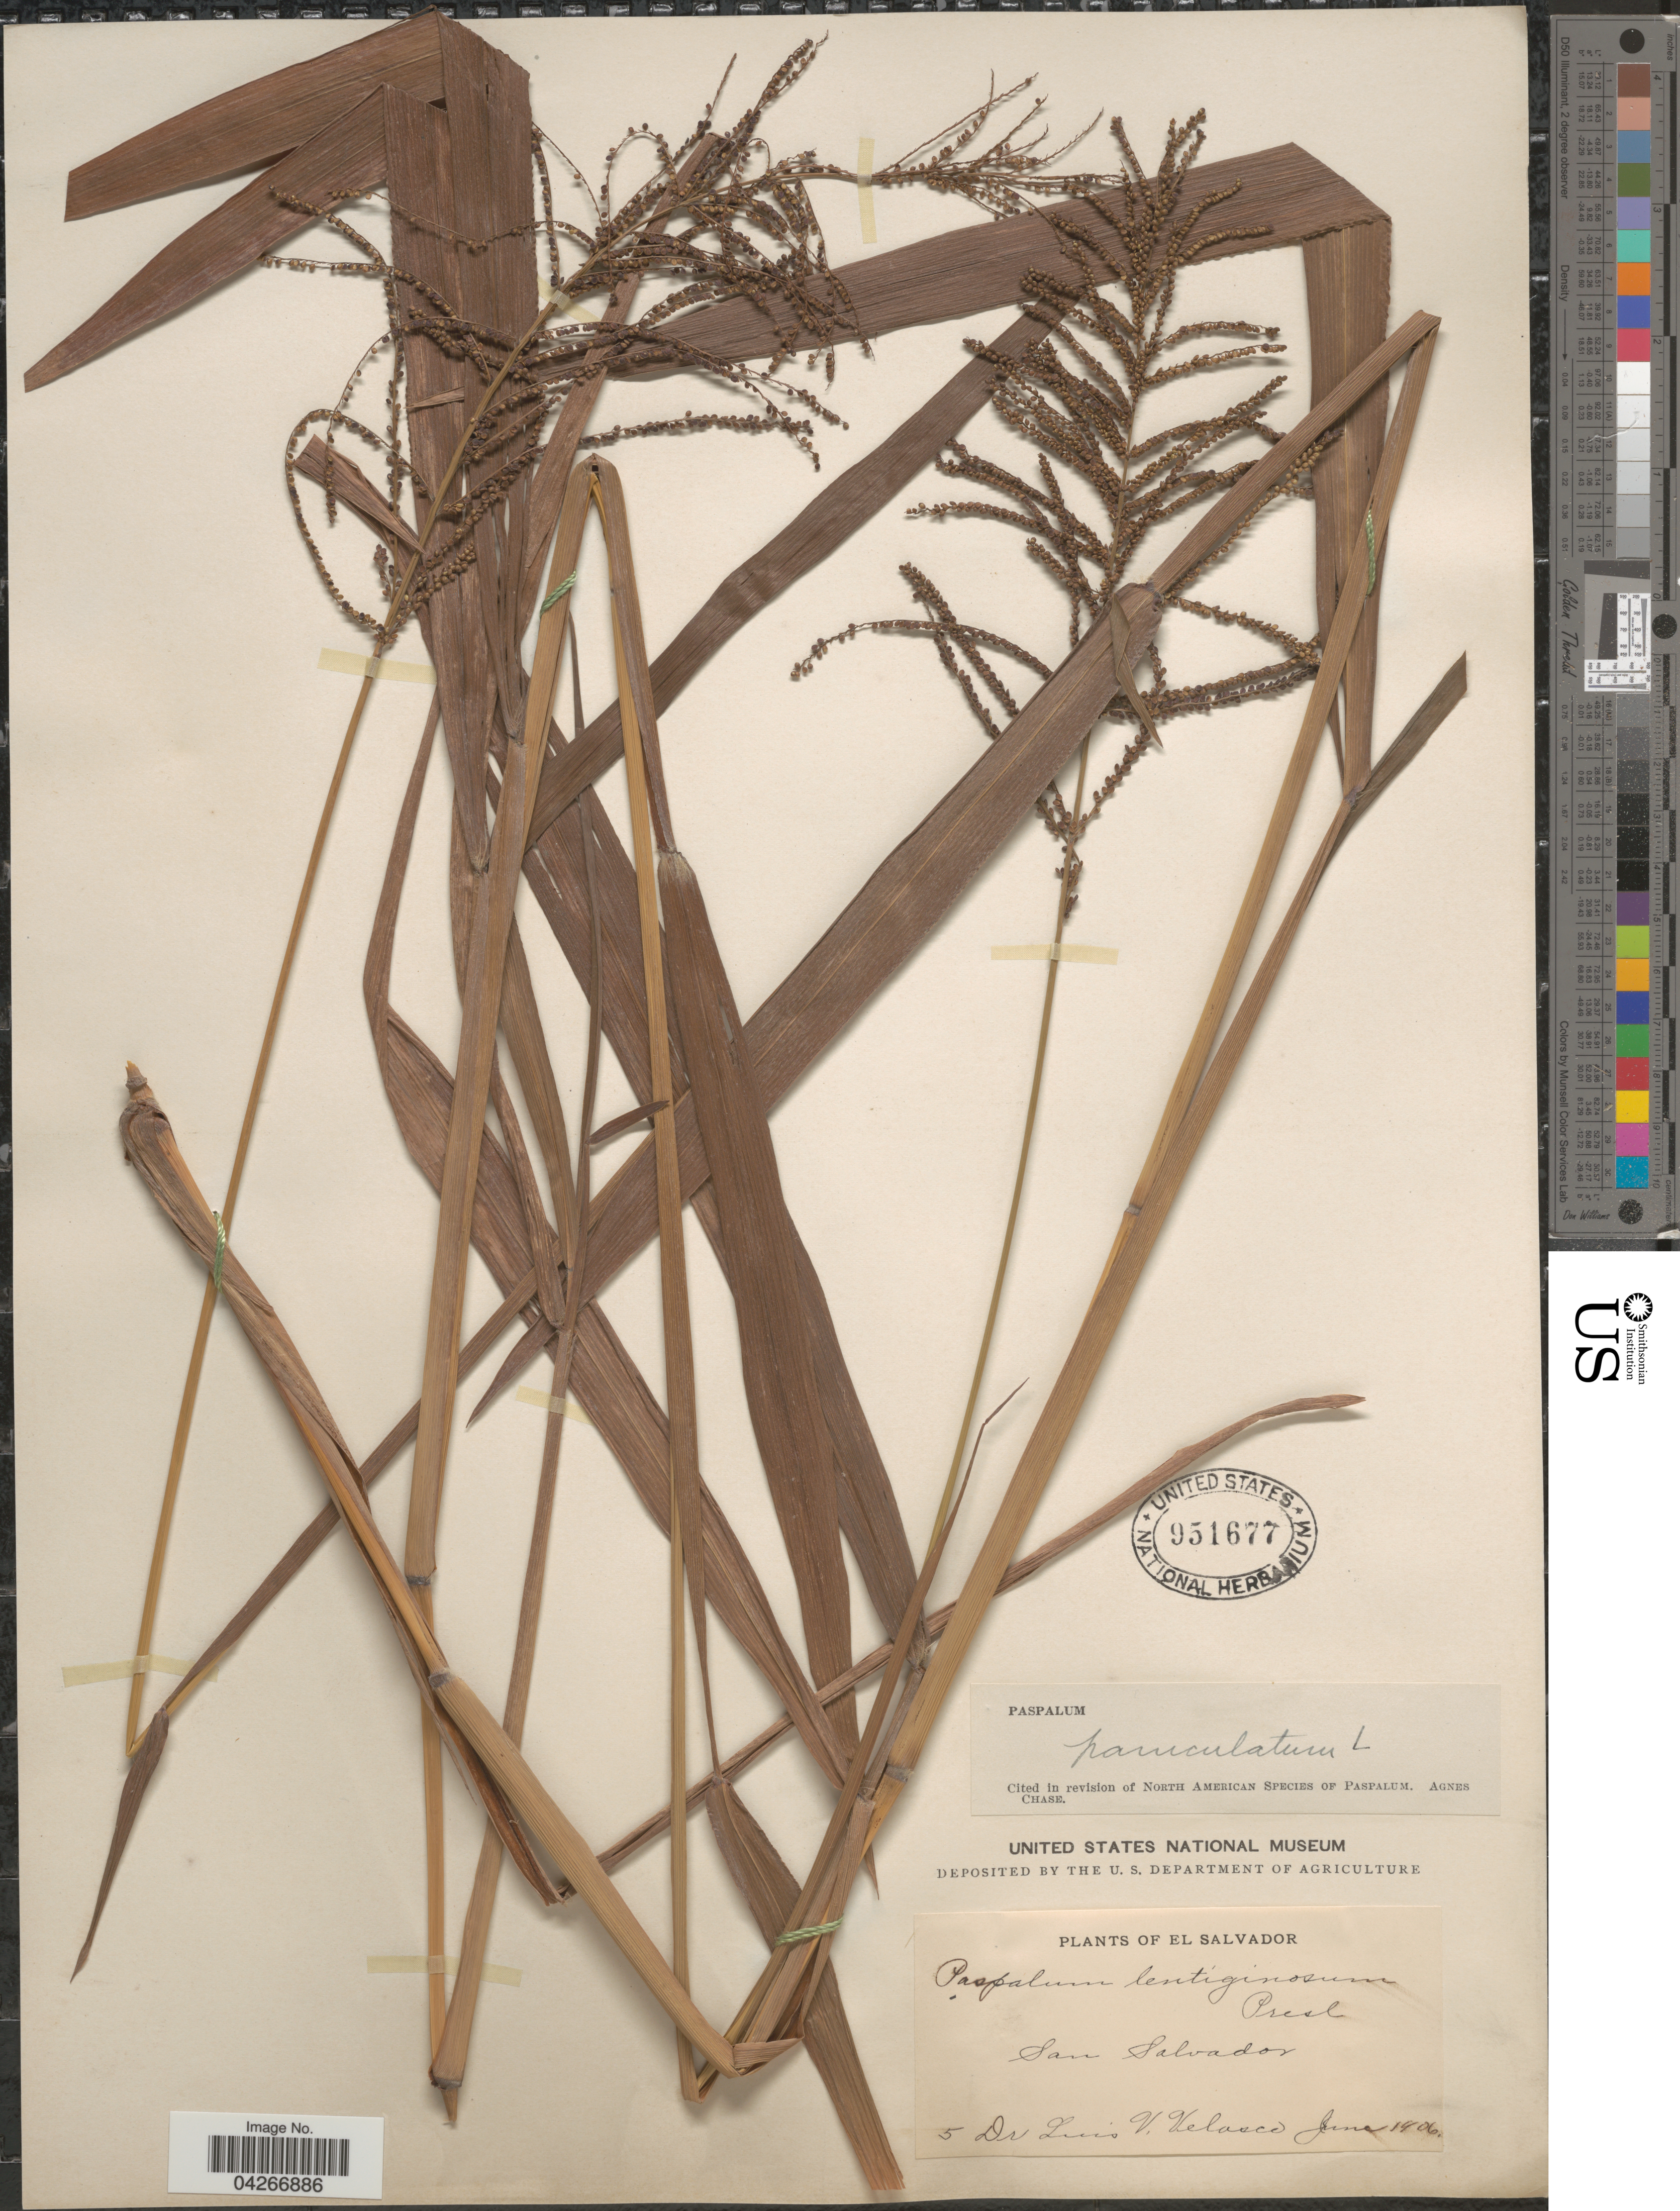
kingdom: Plantae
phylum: Tracheophyta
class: Liliopsida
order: Poales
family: Poaceae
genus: Paspalum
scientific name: Paspalum paniculatum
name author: L.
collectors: L. Velasco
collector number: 5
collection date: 1906-06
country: El Salvador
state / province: San Salvador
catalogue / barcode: US 951677